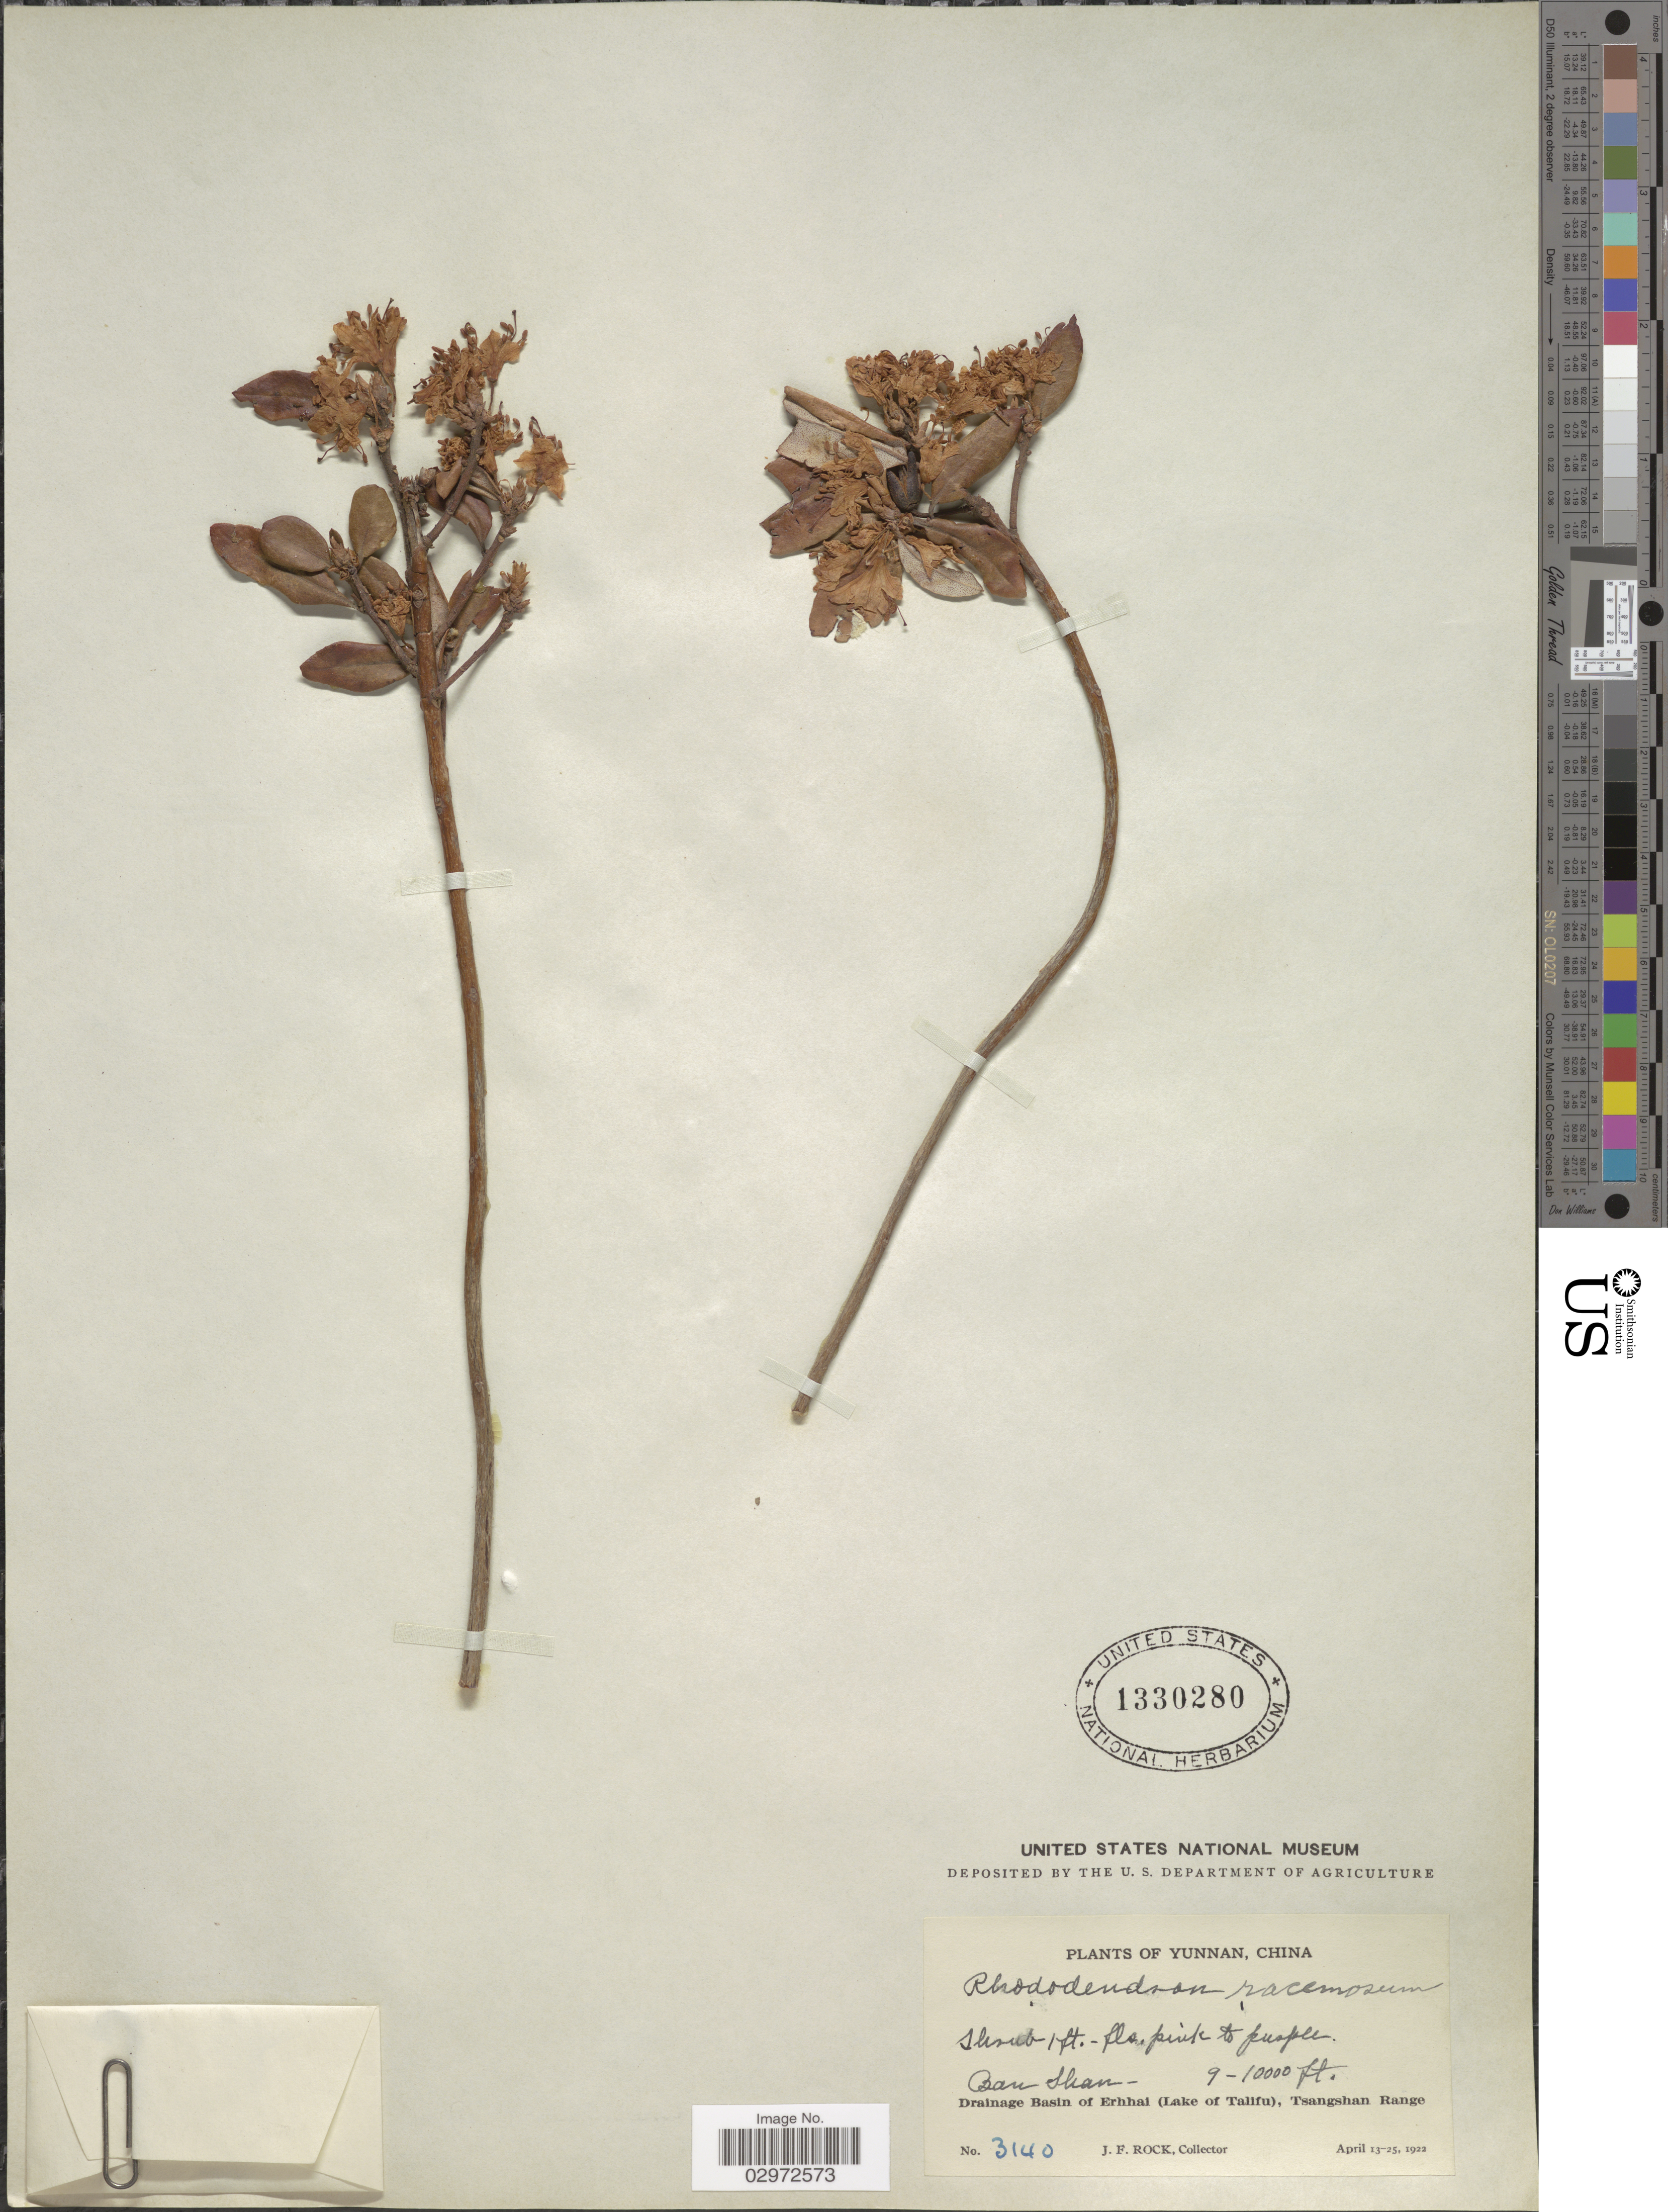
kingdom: Plantae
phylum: Tracheophyta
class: Magnoliopsida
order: Ericales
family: Ericaceae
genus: Rhododendron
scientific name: Rhododendron racemosum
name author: Franch.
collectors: J. Rock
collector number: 3140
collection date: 1922-04-13/1922-04-25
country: China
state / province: Yunnan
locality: Drainage Basin of Erhhai (Lake of Talifu), Tsangshan Range, Ban Shan.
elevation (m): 2743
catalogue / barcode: US 1330280